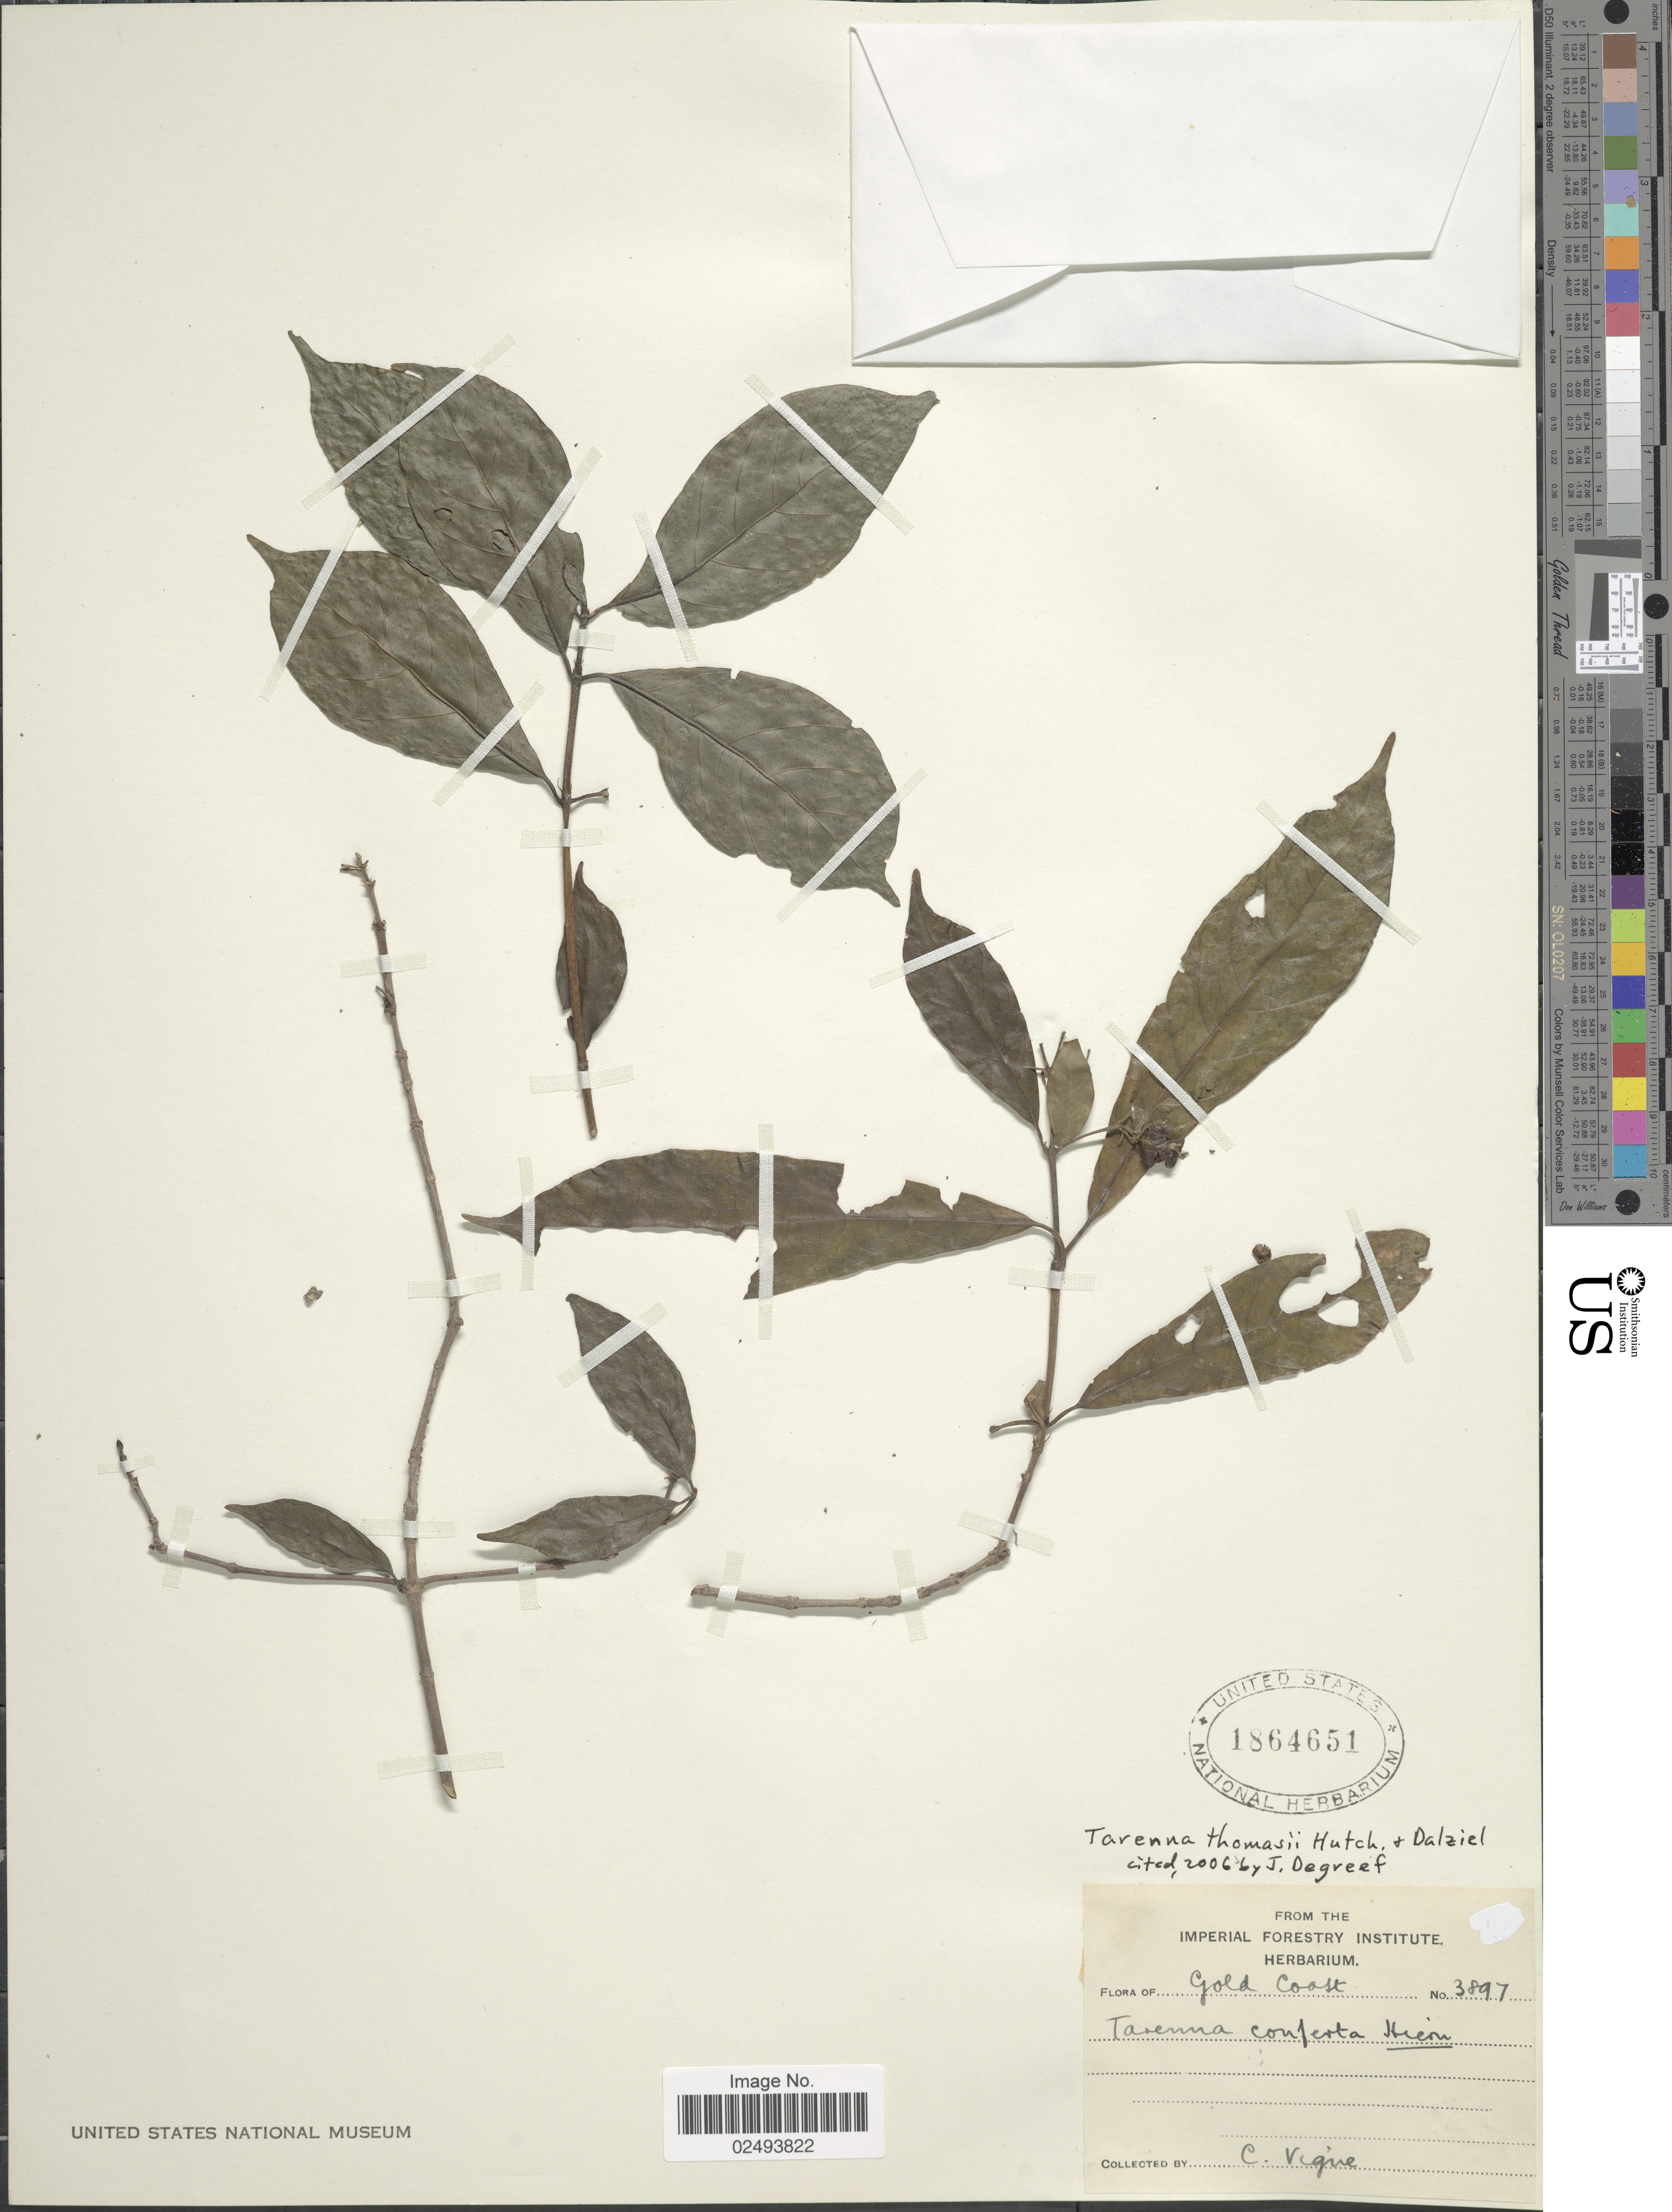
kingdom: Plantae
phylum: Tracheophyta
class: Magnoliopsida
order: Gentianales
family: Rubiaceae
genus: Tarenna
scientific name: Tarenna thomasii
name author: Hutch. & Dalziel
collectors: C. Vigne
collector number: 3897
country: Ghana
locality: Gold Coast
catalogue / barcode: US 1864651